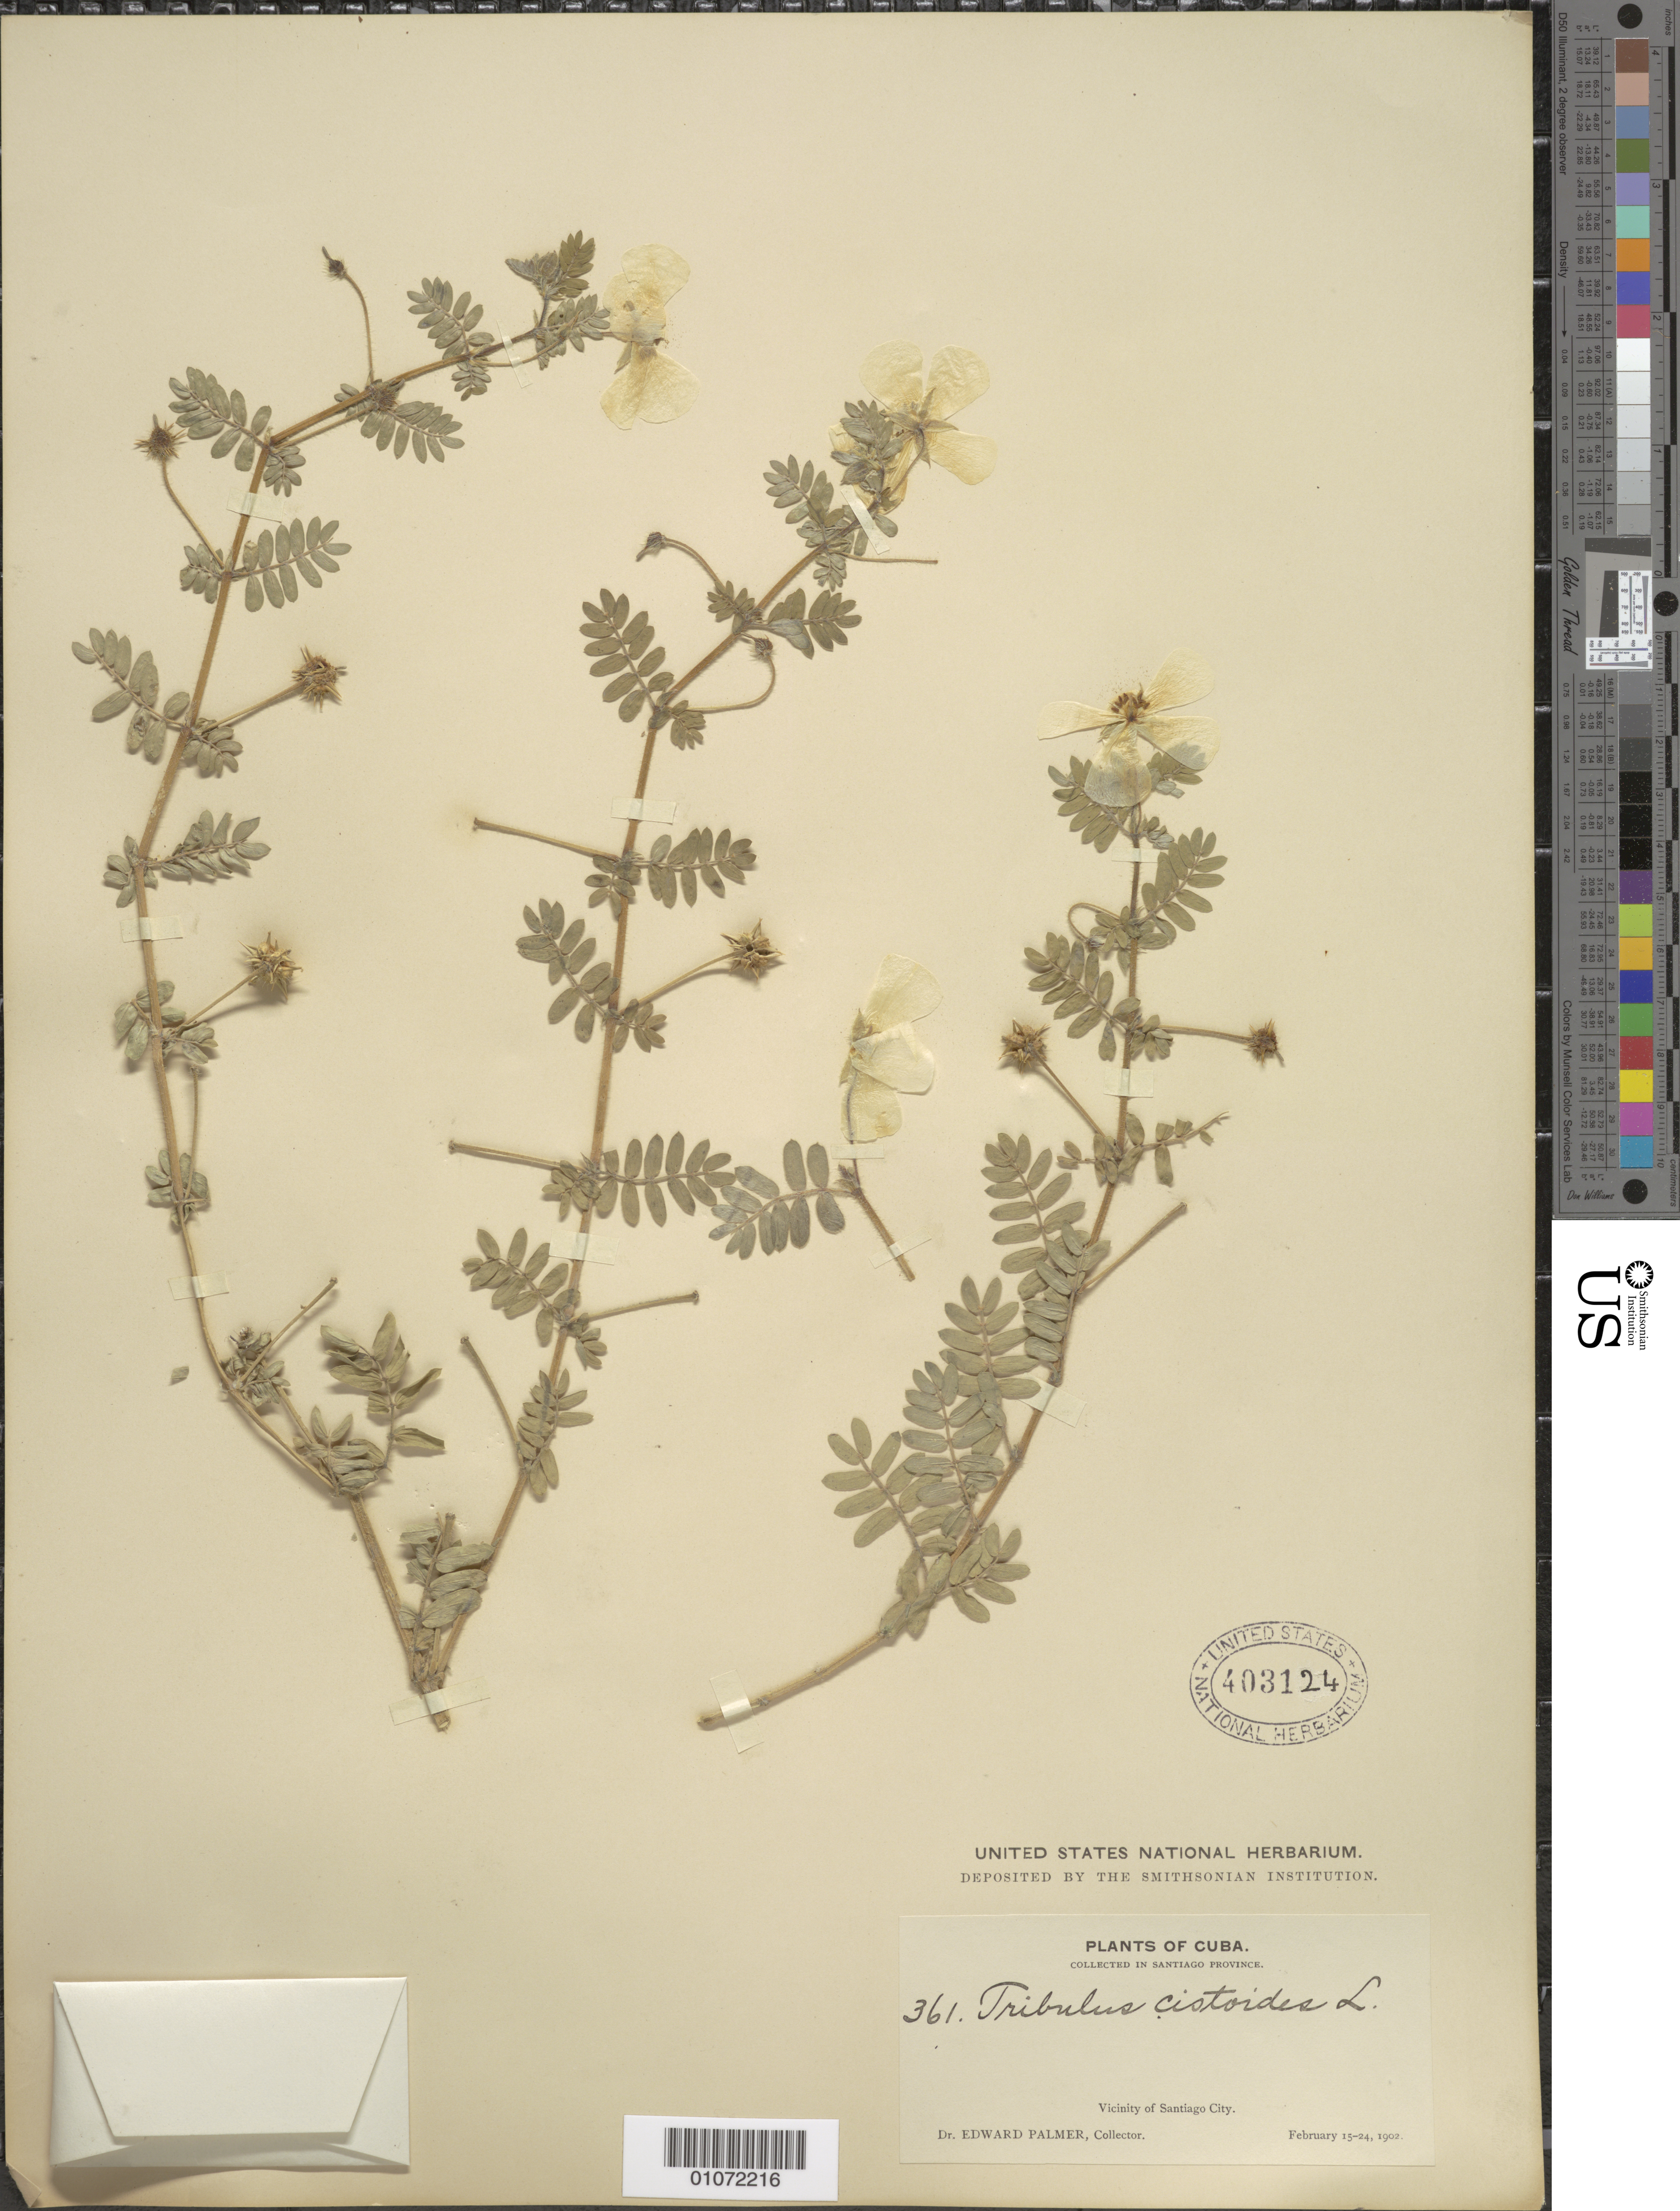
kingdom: Plantae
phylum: Tracheophyta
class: Magnoliopsida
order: Zygophyllales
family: Zygophyllaceae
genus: Tribulus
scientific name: Tribulus cistoides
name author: L.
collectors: D. E. Palmer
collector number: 361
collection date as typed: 15 Feb 1902 to 24 Feb 1902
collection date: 1902-02-15/1902-02-24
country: Cuba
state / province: Santiago de Cuba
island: Cuba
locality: Santiago de Cuba [Oriente]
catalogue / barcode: US 403124